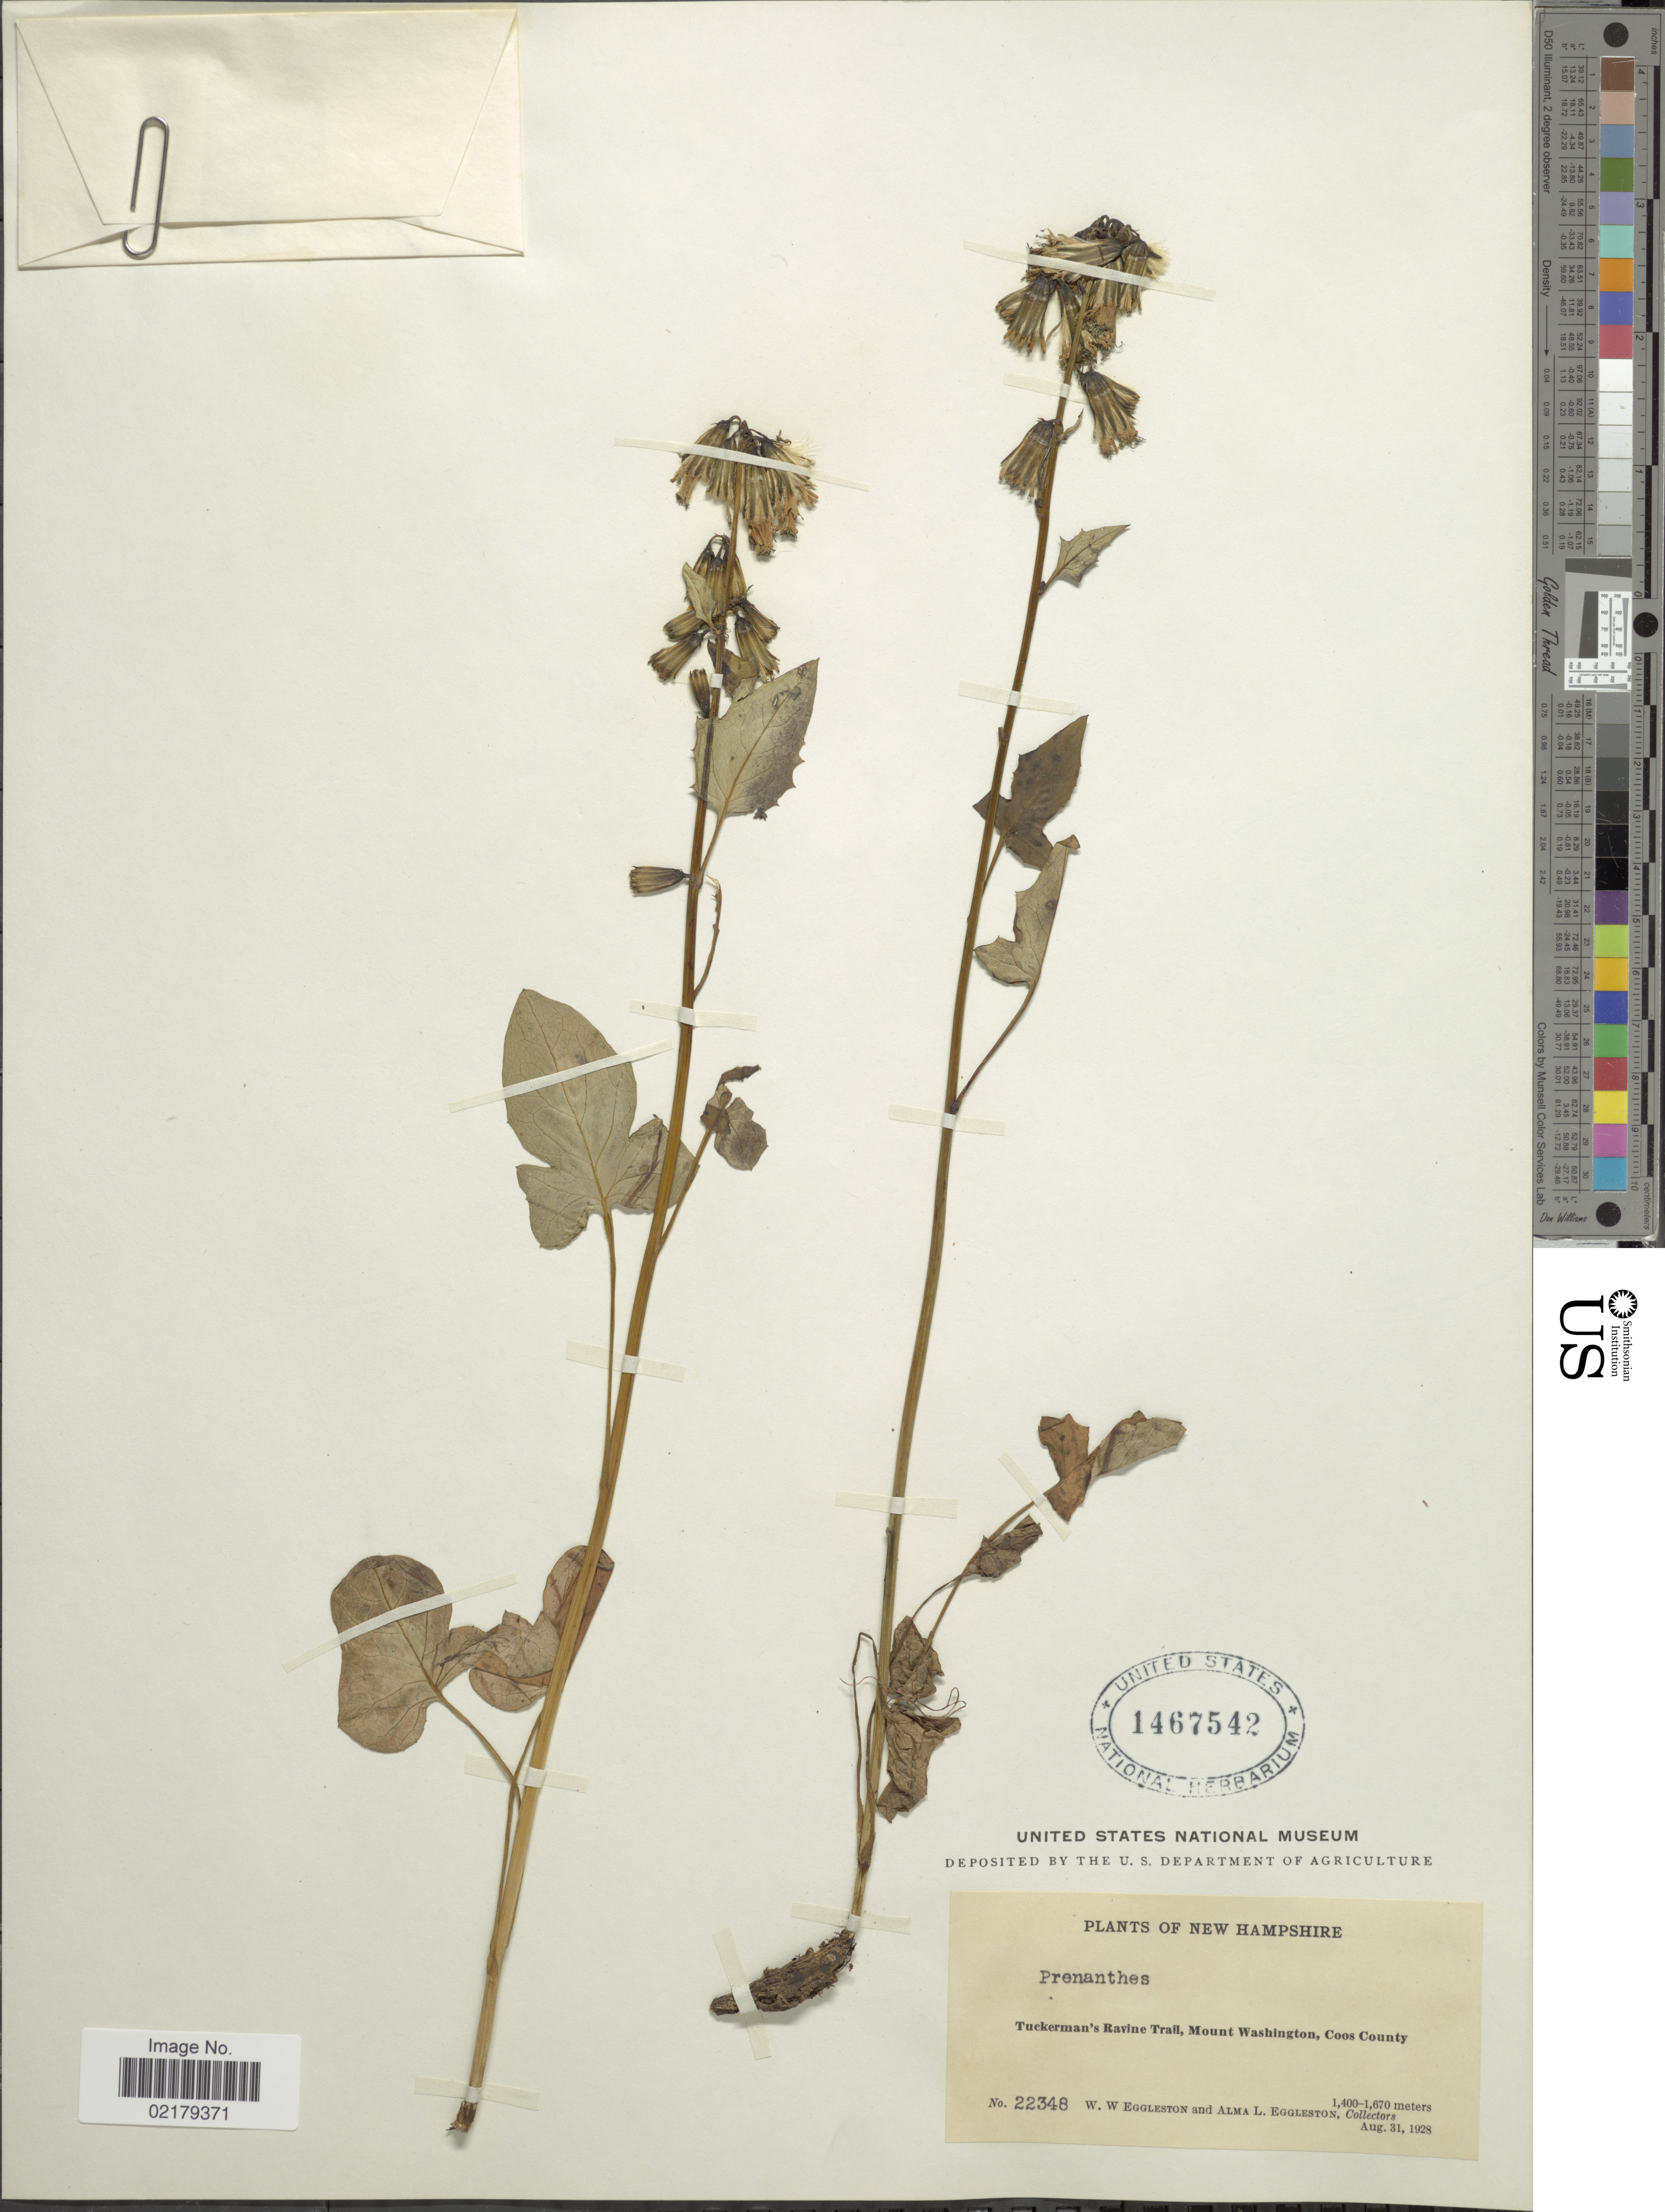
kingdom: Plantae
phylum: Tracheophyta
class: Magnoliopsida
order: Asterales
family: Asteraceae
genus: Prenanthes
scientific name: Prenanthes sp.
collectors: W. W. Eggleston & A. Eggleston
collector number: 22348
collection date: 1928-08-31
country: United States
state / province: New Hampshire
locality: Tuckerman's Ravine Trail, Mount Washington, Coos County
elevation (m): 1400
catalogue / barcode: US 1467542